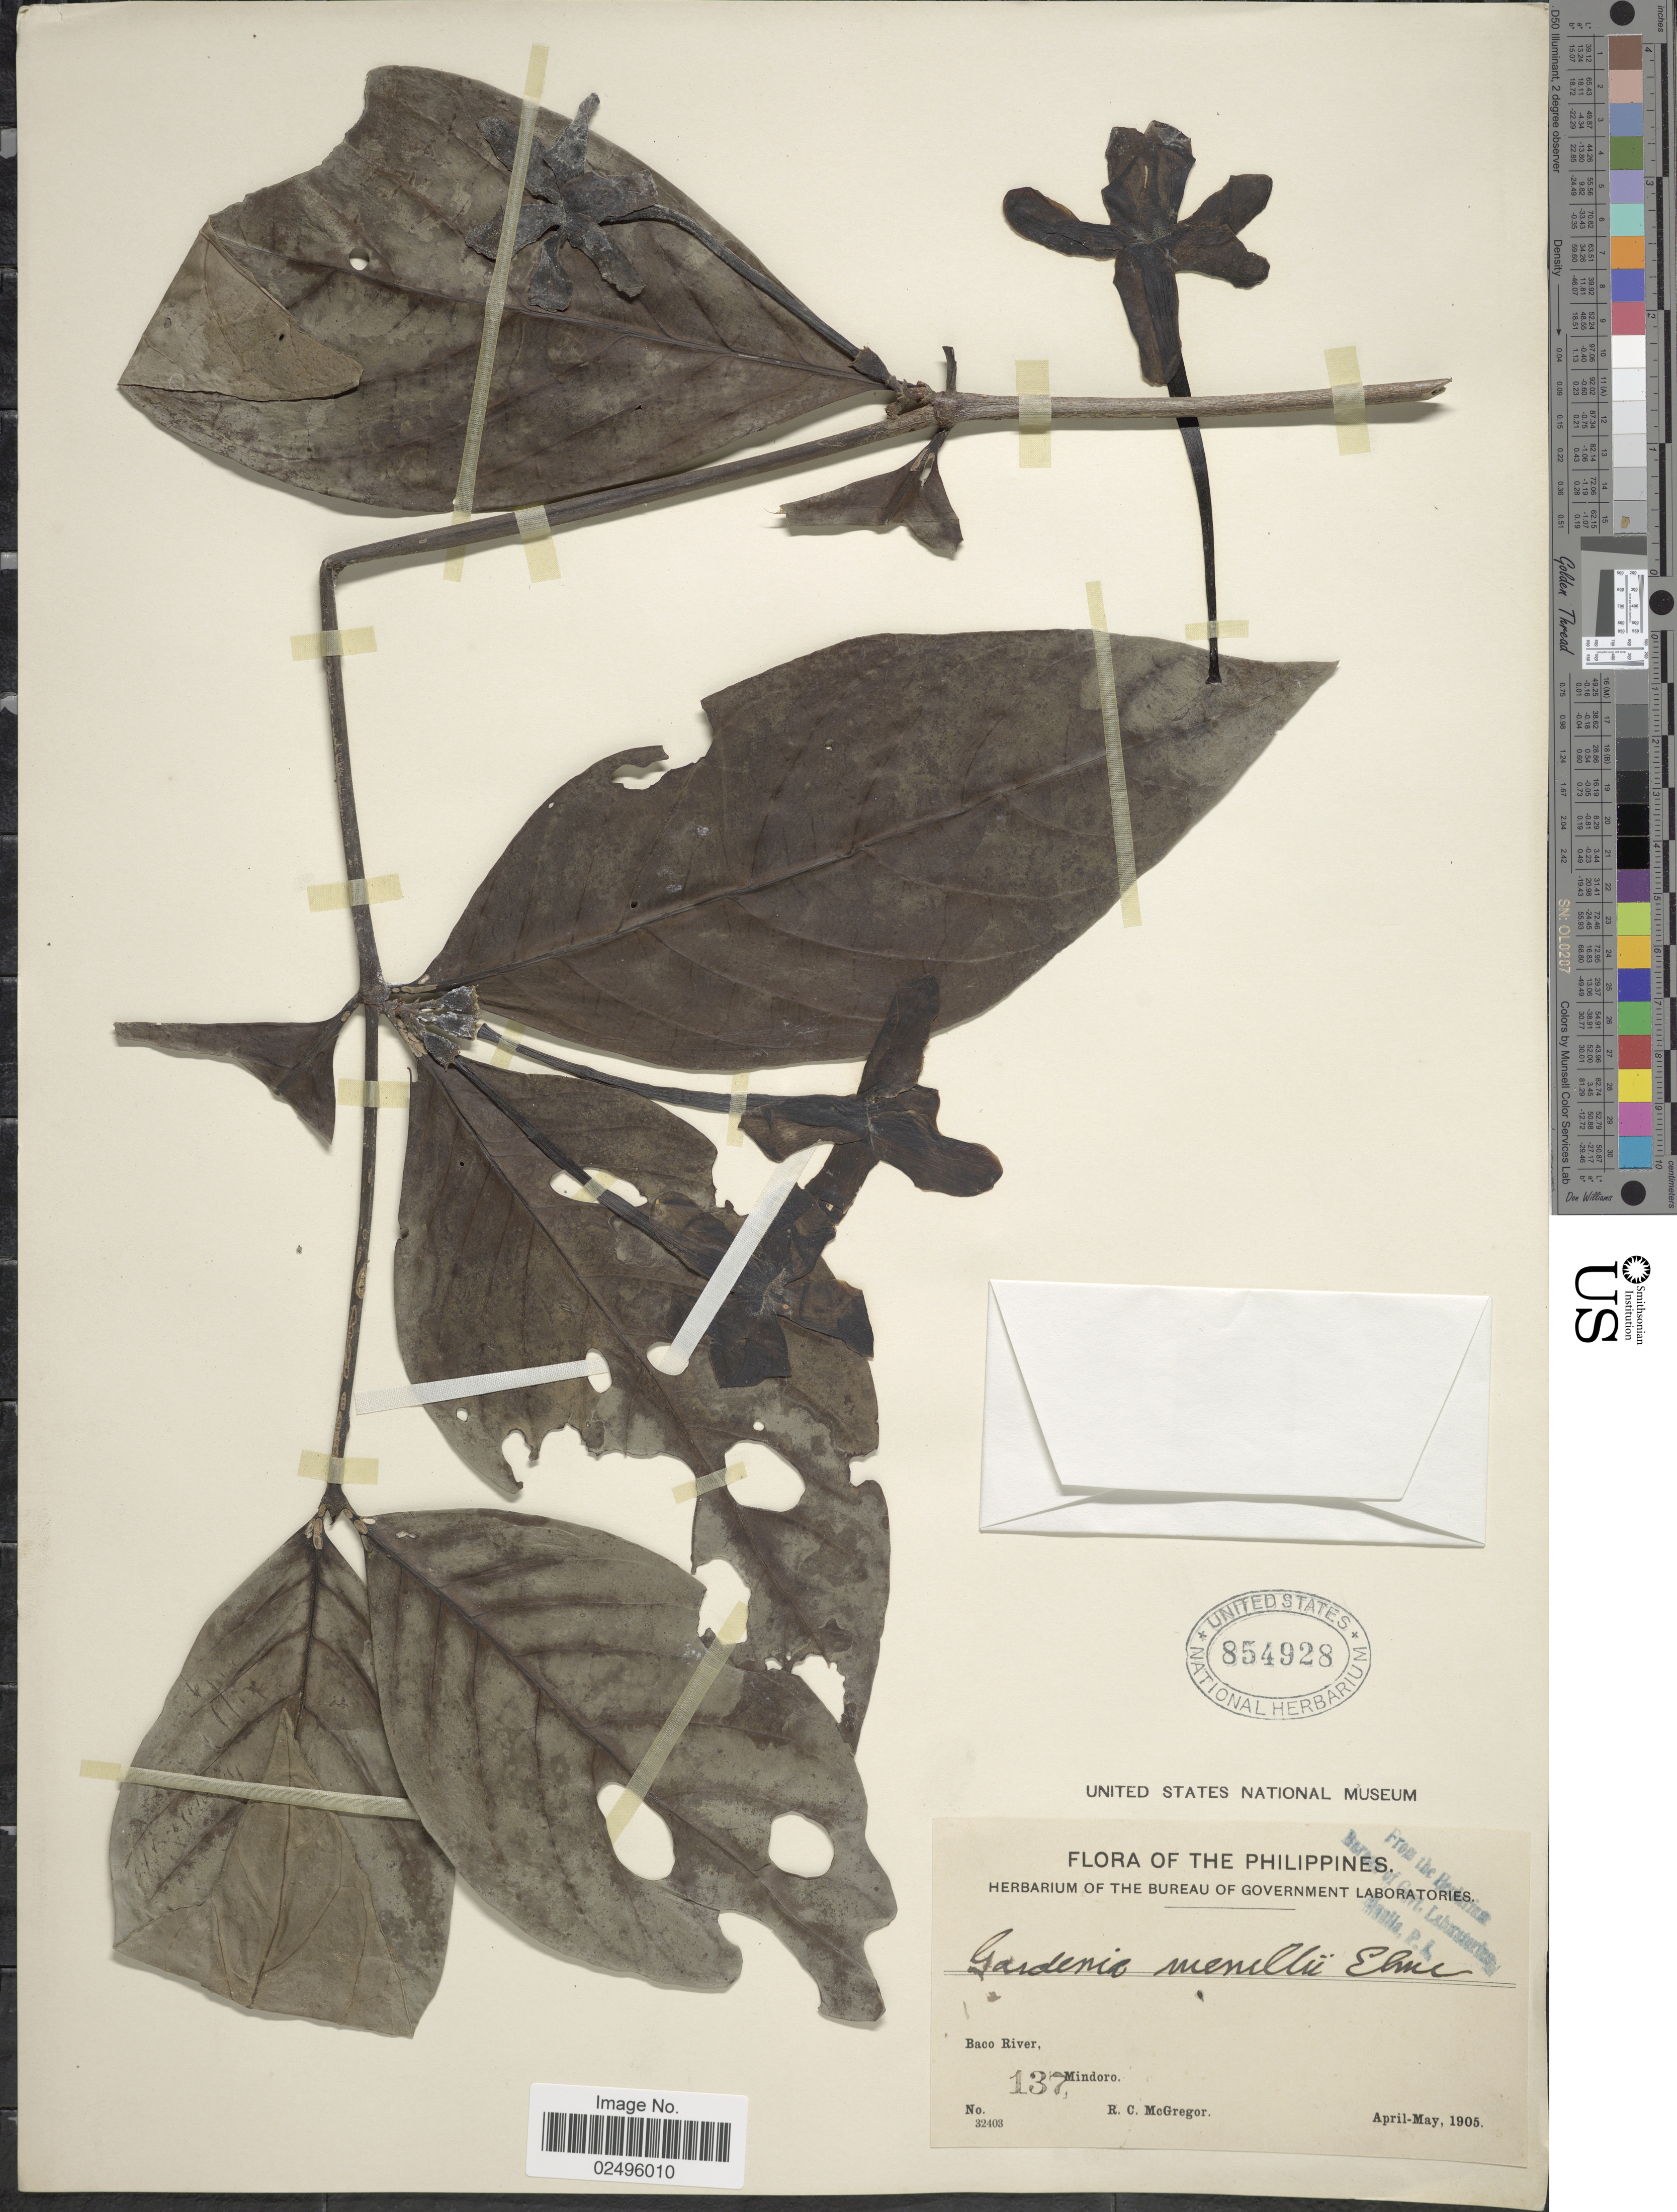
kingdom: Plantae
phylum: Tracheophyta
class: Magnoliopsida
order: Gentianales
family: Rubiaceae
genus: Rothmannia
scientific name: Rothmannia merrillii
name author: (Elmer) J.T. Pereira & Ridsdale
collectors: R. C. McGregor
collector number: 137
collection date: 1905-04/1905-05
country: Philippines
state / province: Mimaropa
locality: Baco river, Mindoro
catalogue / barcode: US 854928